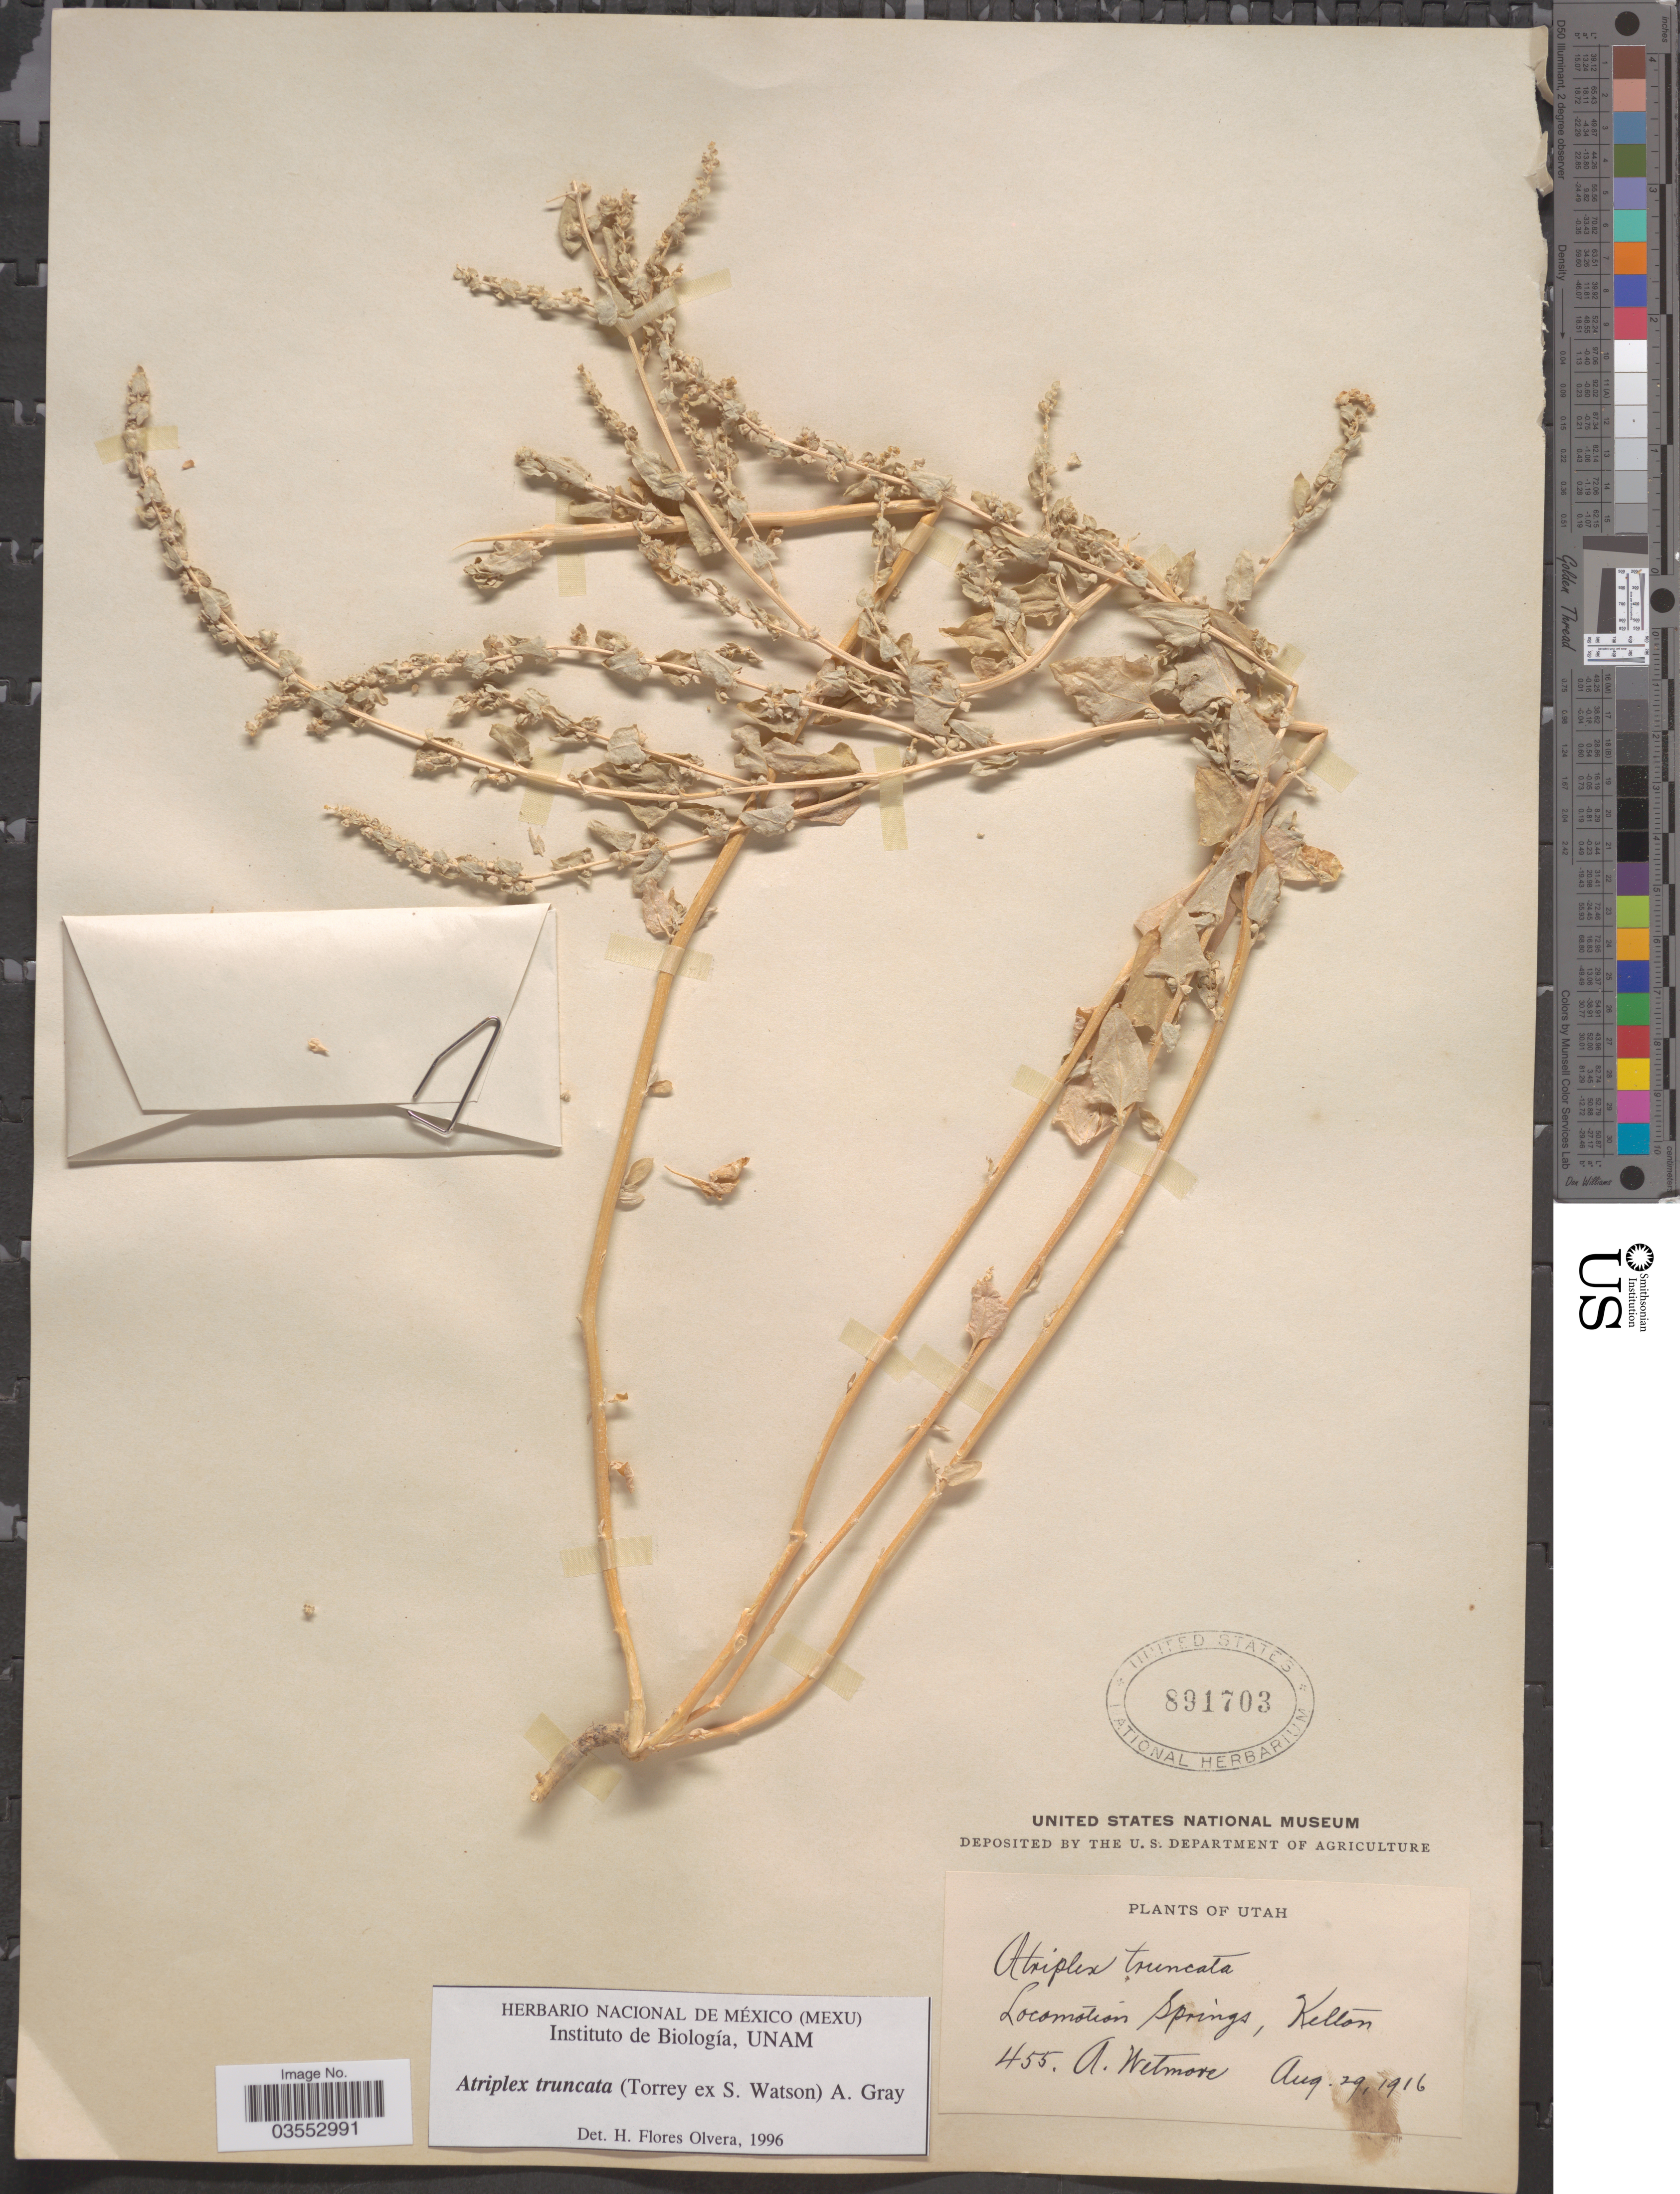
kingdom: Plantae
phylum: Tracheophyta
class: Magnoliopsida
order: Caryophyllales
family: Amaranthaceae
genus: Atriplex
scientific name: Atriplex truncata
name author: (Torr. ex S. Watson) A. Gray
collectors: A. Wetmore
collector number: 455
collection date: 1916-08-29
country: United States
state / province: Utah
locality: Locomotion Springs, Kelton.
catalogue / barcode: US 891703